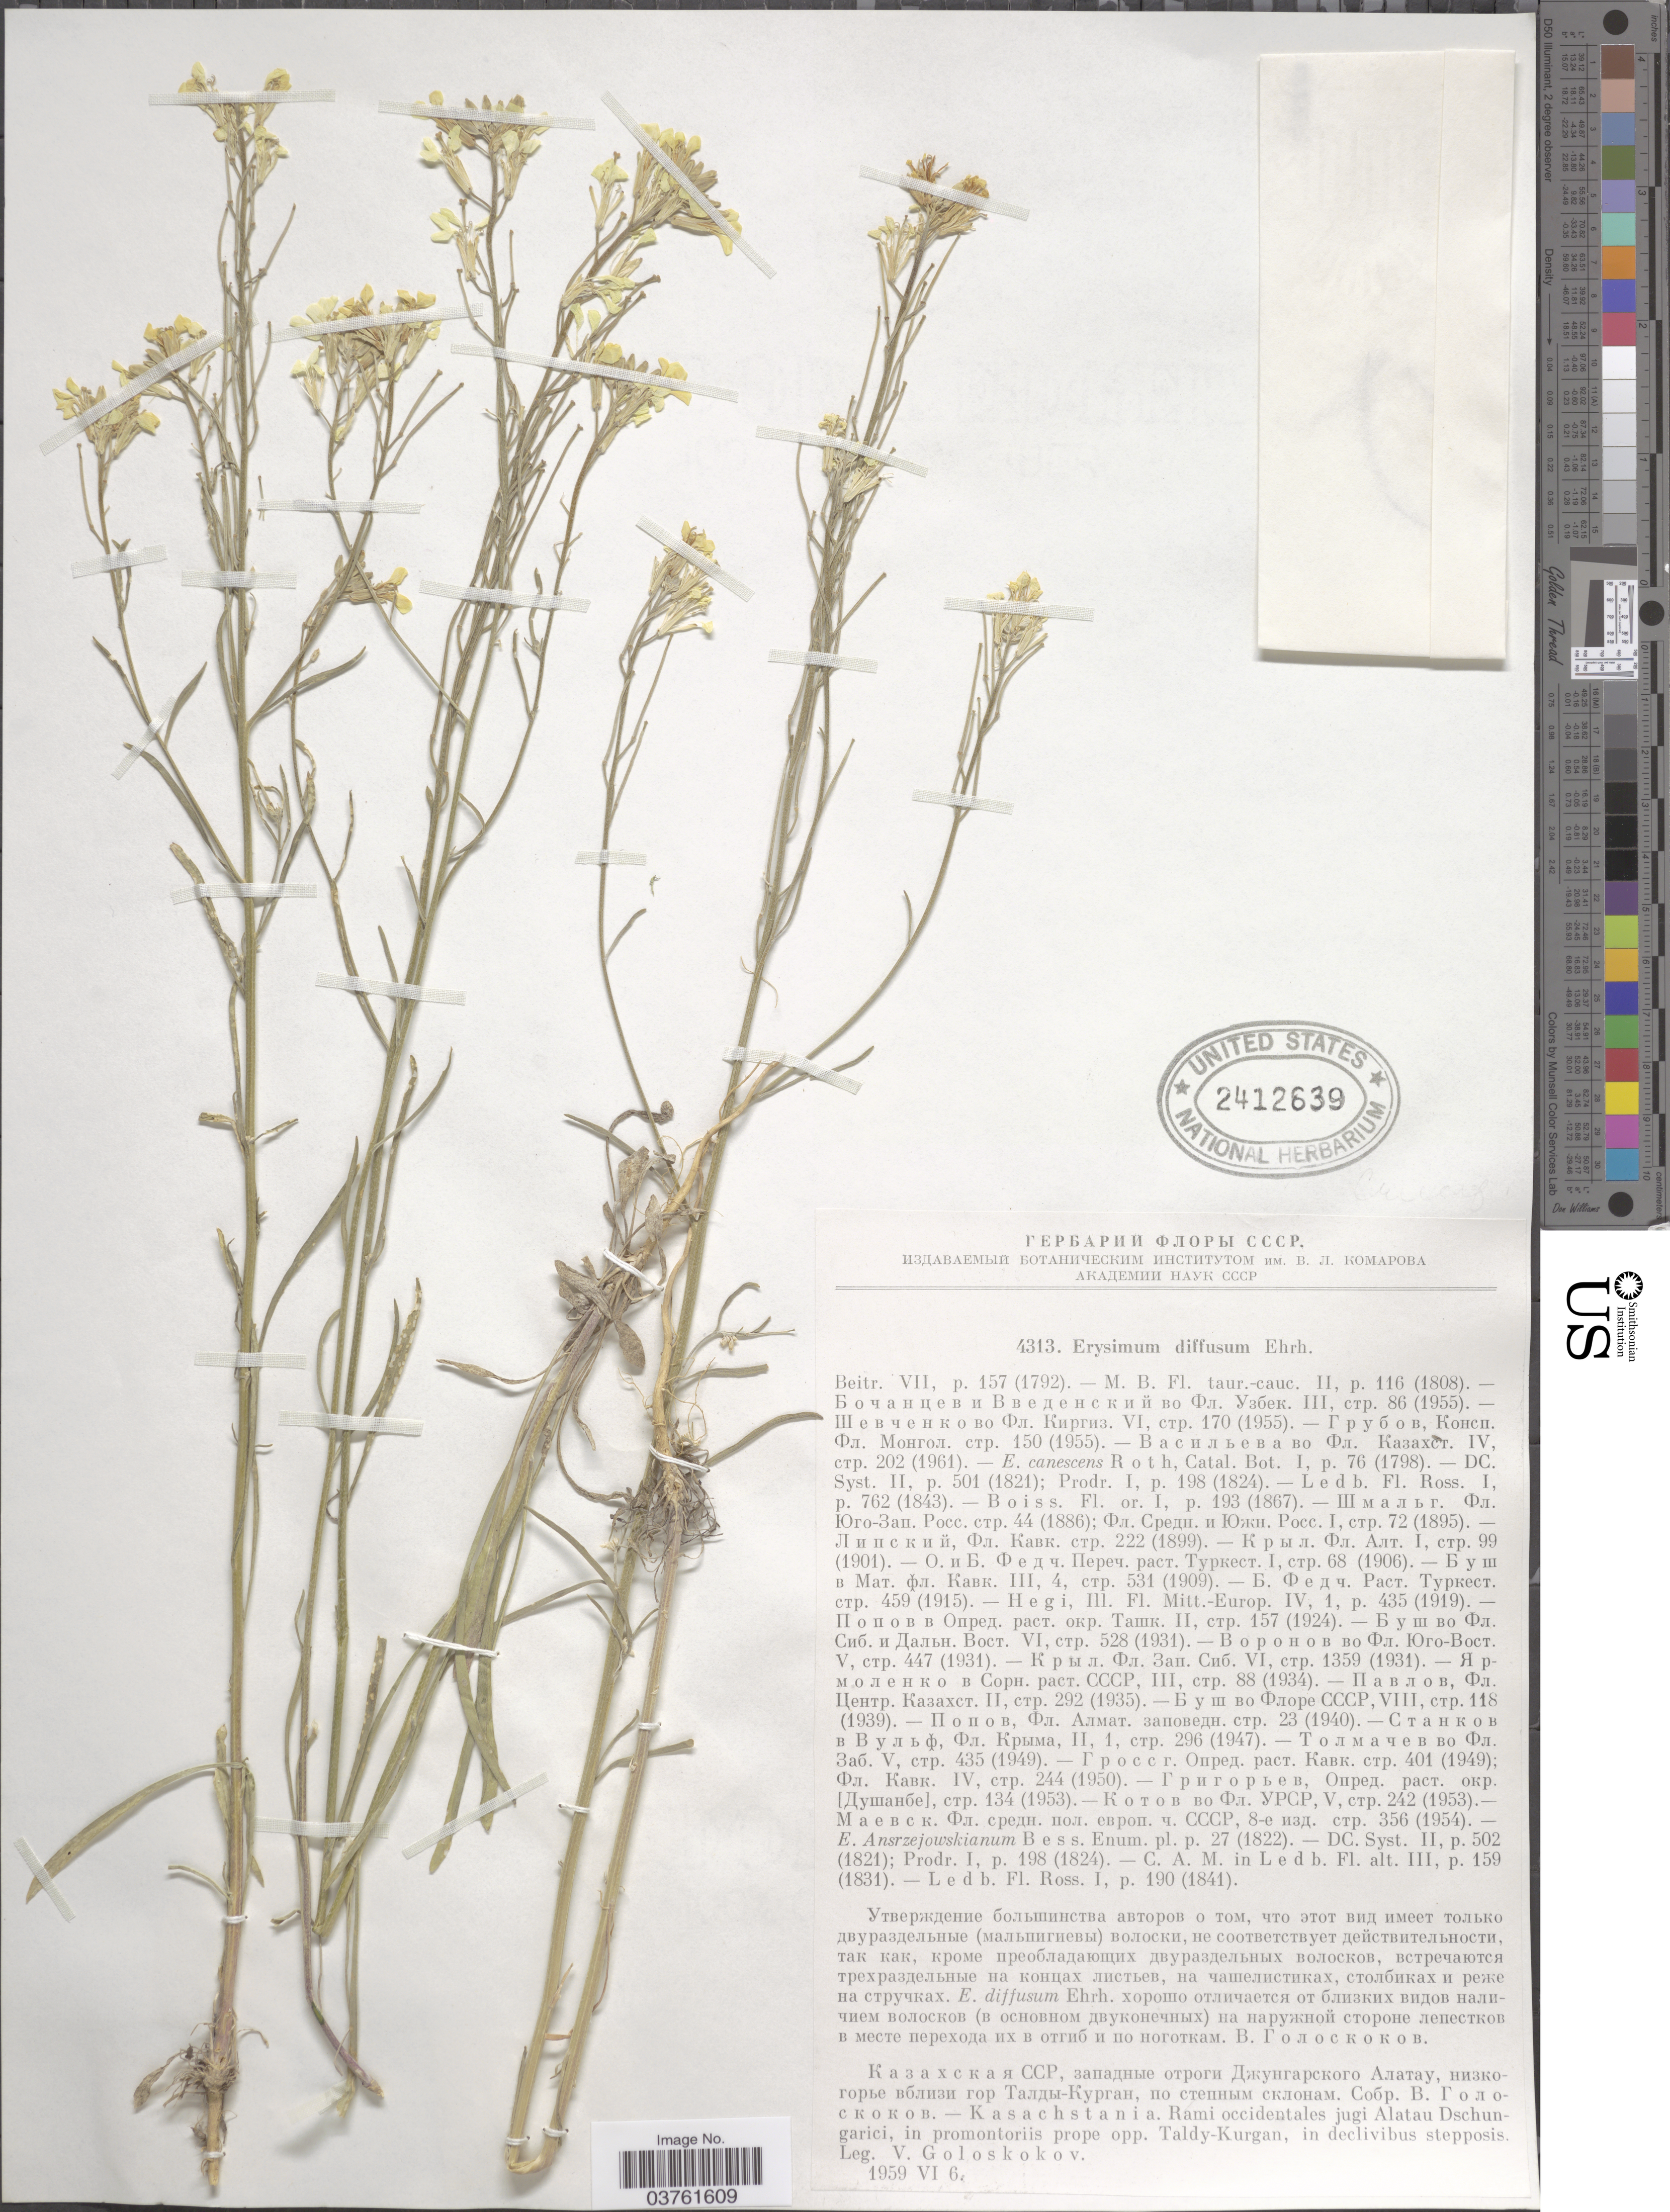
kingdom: Plantae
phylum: Tracheophyta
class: Magnoliopsida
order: Brassicales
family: Brassicaceae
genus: Erysimum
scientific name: Erysimum diffusum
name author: Ehrh.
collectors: V. P. Goloskokov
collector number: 4313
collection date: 1959-06-06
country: Kazakhstan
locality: Kasachstania. Rami occidentales jugi Alatau Dschungarici, in promontoriis prope opp. Taldy Kurgan.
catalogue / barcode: US 2412639